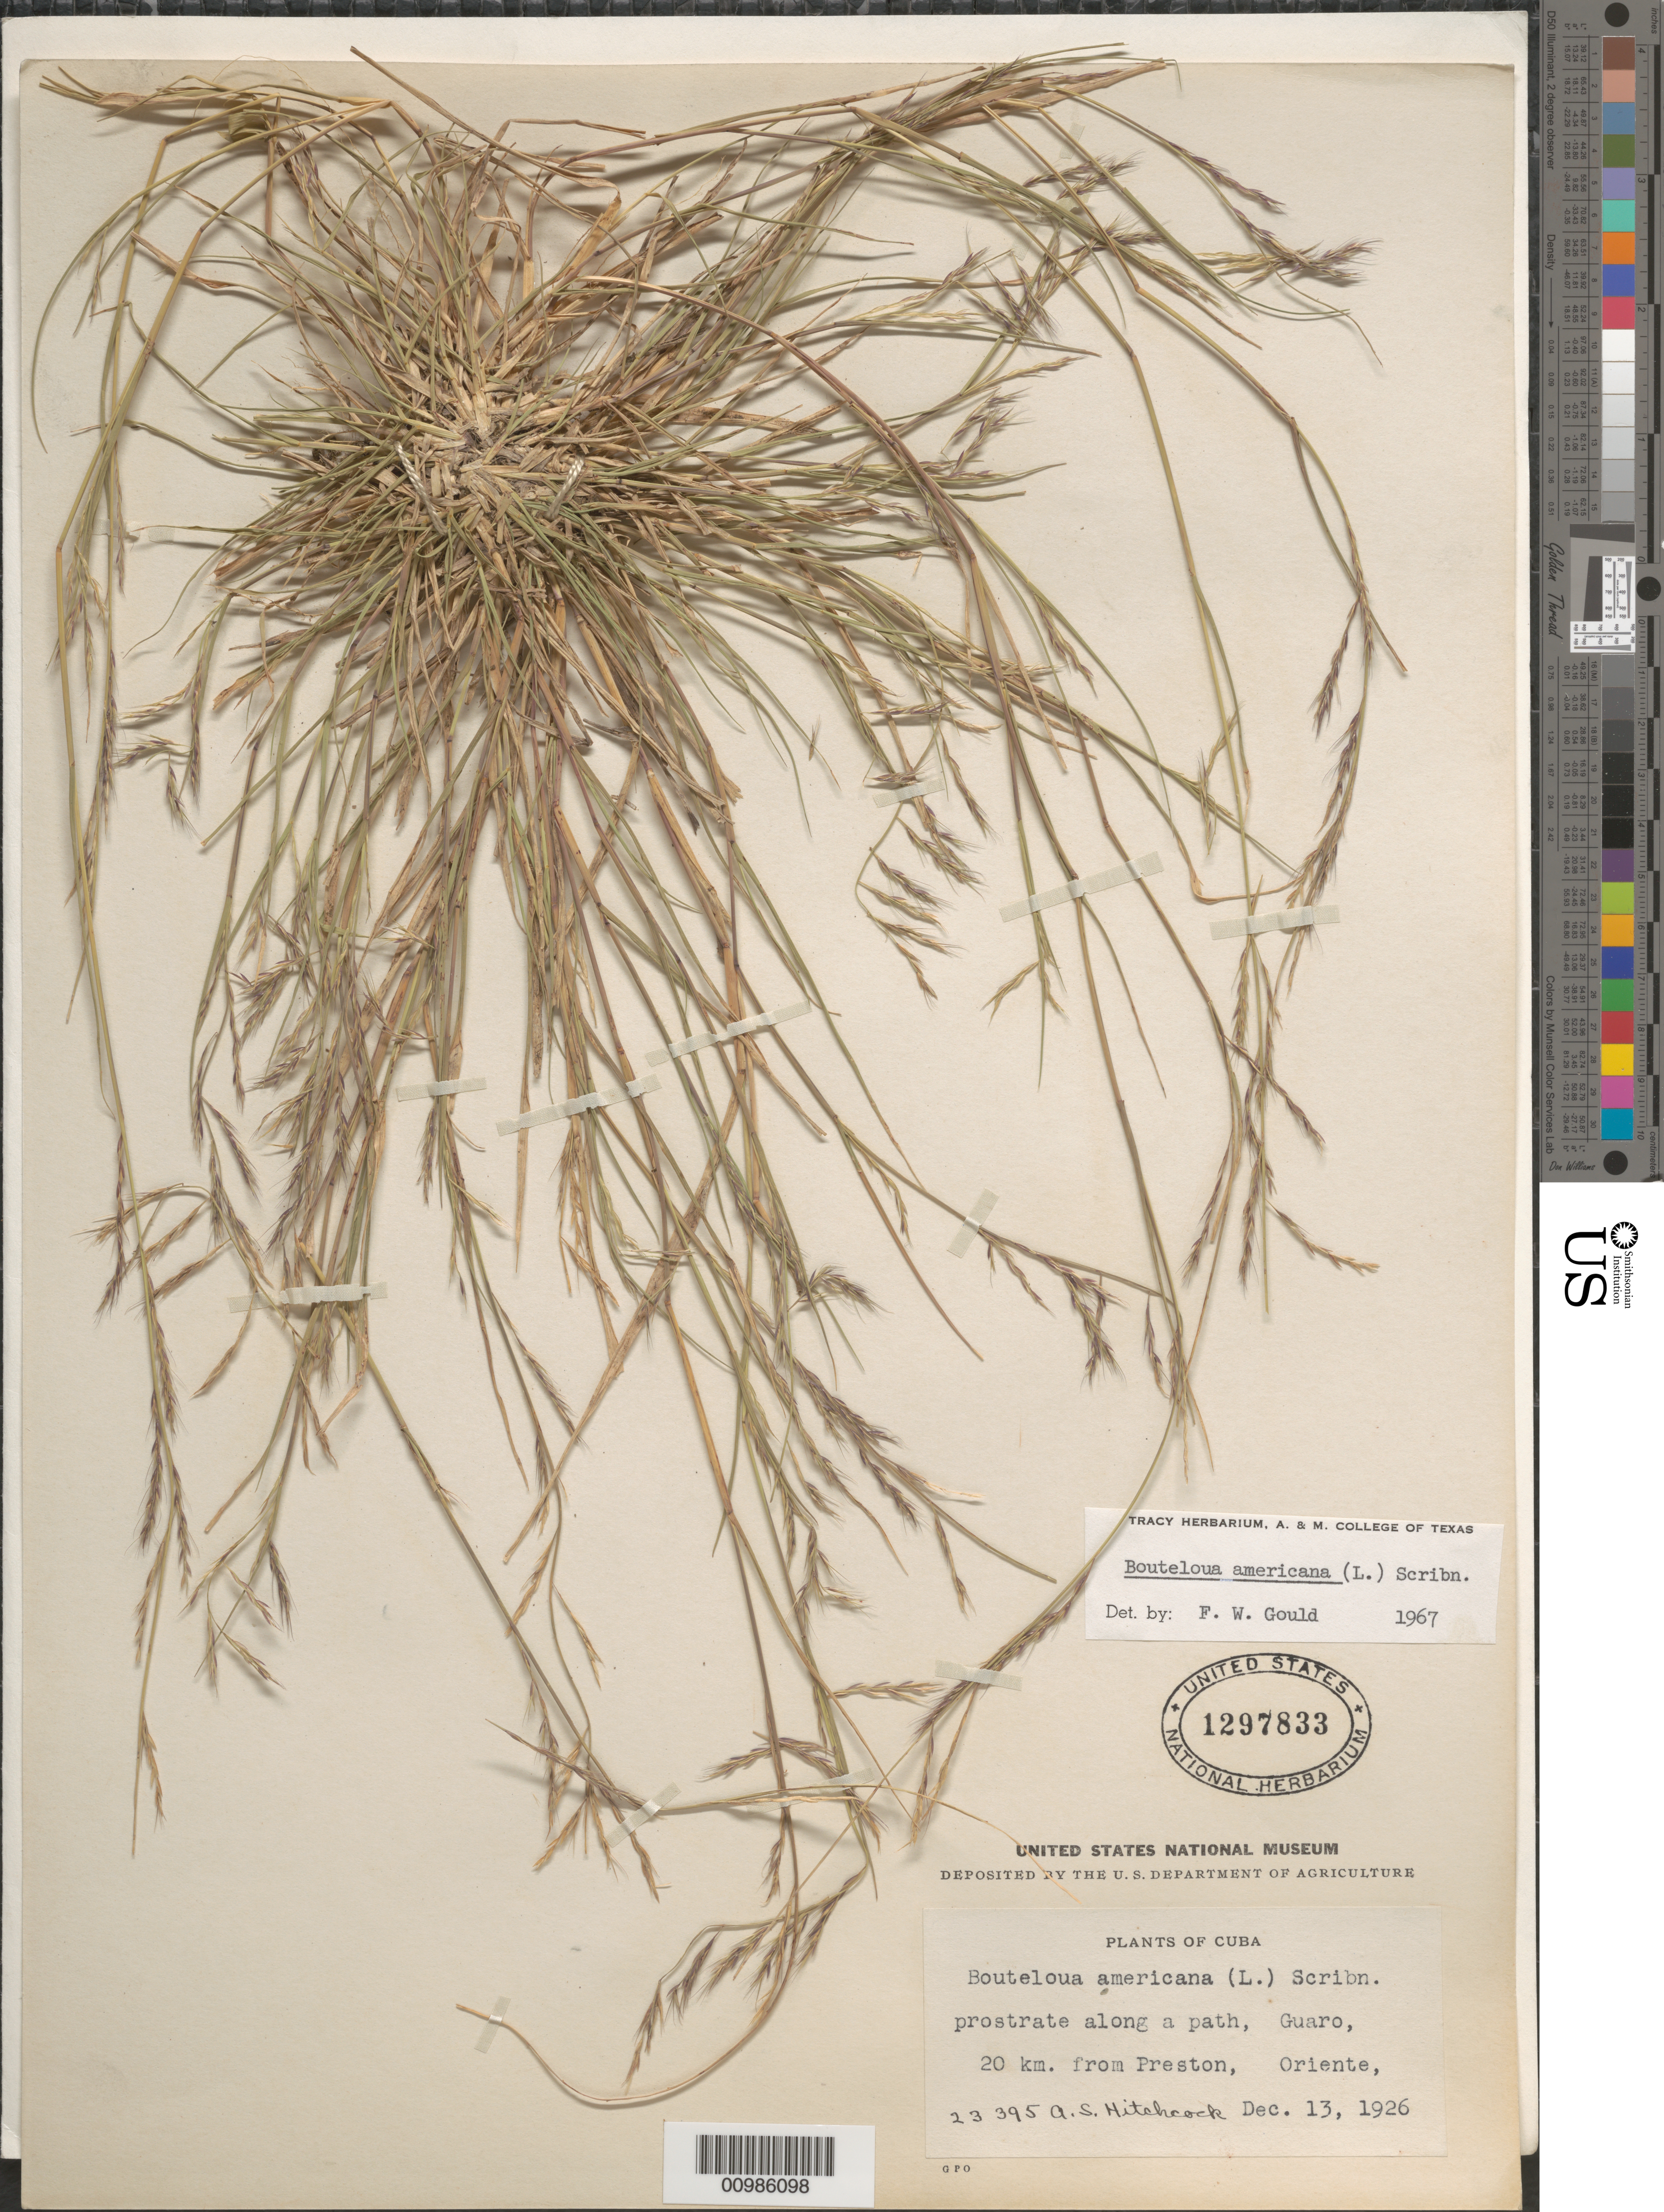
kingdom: Plantae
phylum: Tracheophyta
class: Liliopsida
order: Poales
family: Poaceae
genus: Bouteloua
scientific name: Bouteloua americana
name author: (L.) Scribn.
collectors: A. S. Hitchcock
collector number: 23395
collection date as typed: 13 Dec 1926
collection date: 1926-12-13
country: Cuba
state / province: Holguín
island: Cuba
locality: Guaro, 20 km from Preston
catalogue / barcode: US 1297833